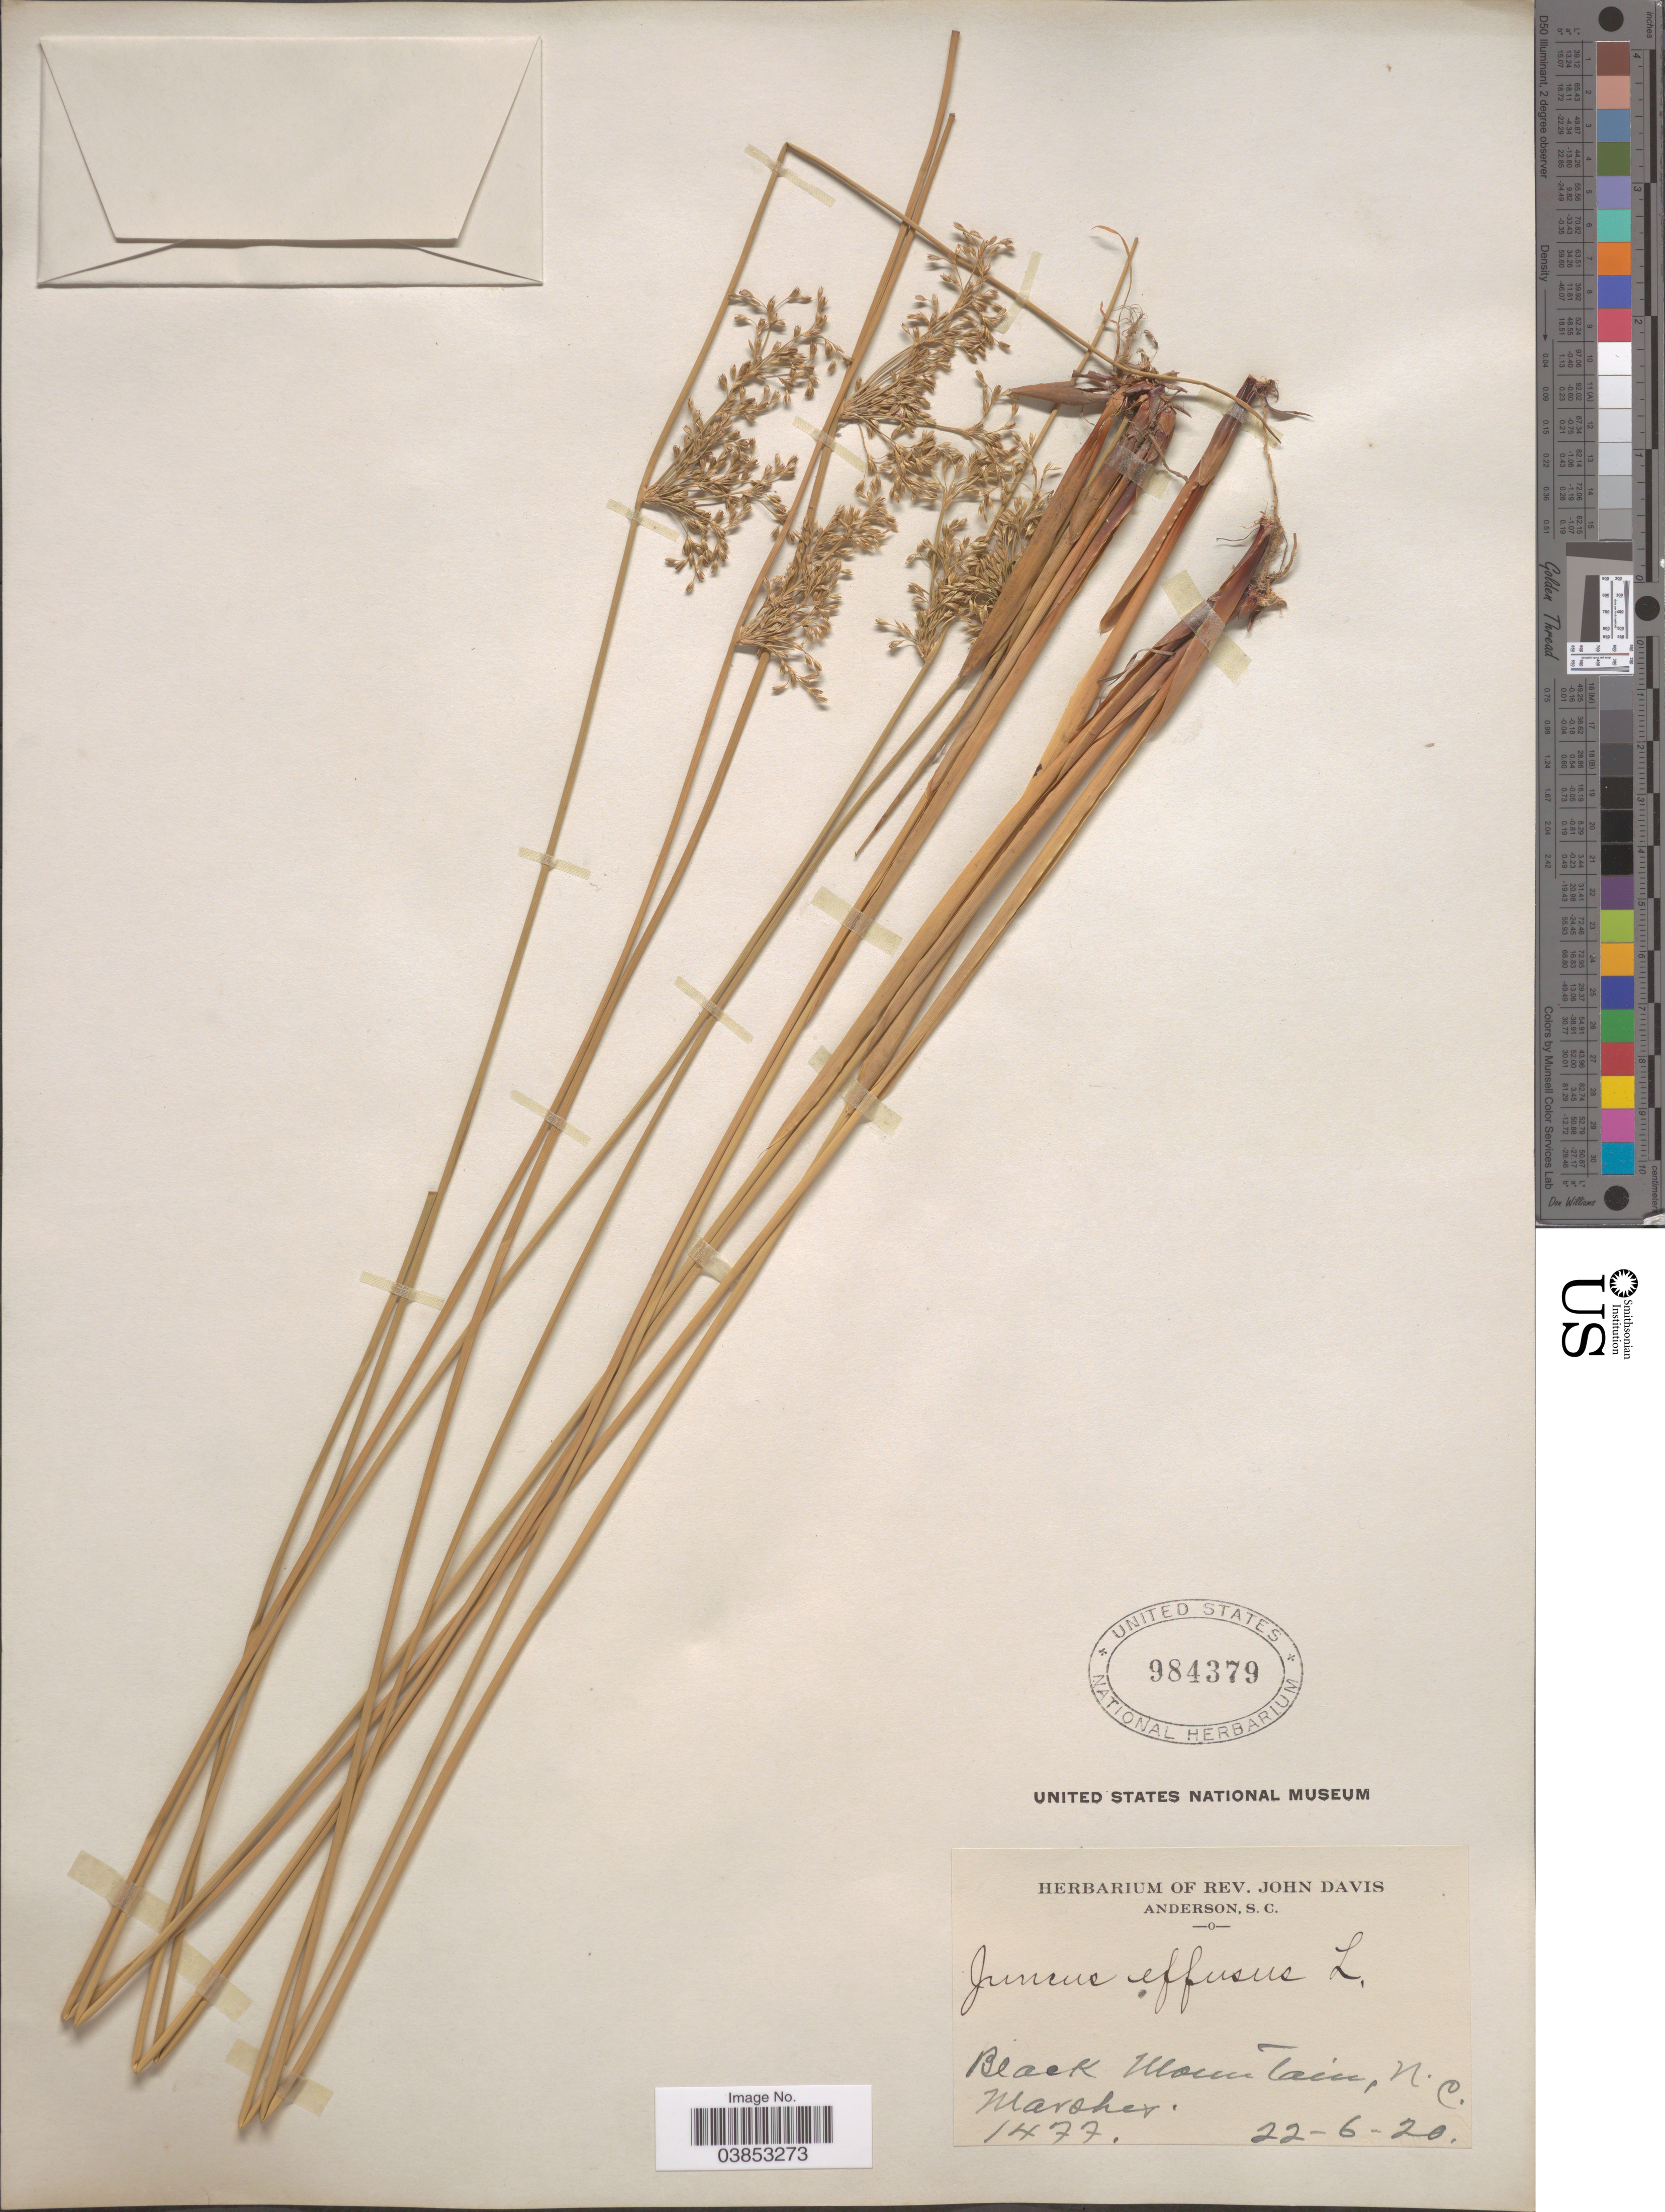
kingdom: Plantae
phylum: Tracheophyta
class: Liliopsida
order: Poales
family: Juncaceae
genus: Juncus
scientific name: Juncus effusus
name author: L.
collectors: ex herb. Rev. John Davis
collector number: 1477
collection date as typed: Transcribed d/m/y: 22/6/20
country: United States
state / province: North Carolina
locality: Black Mountain.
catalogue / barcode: US 984379